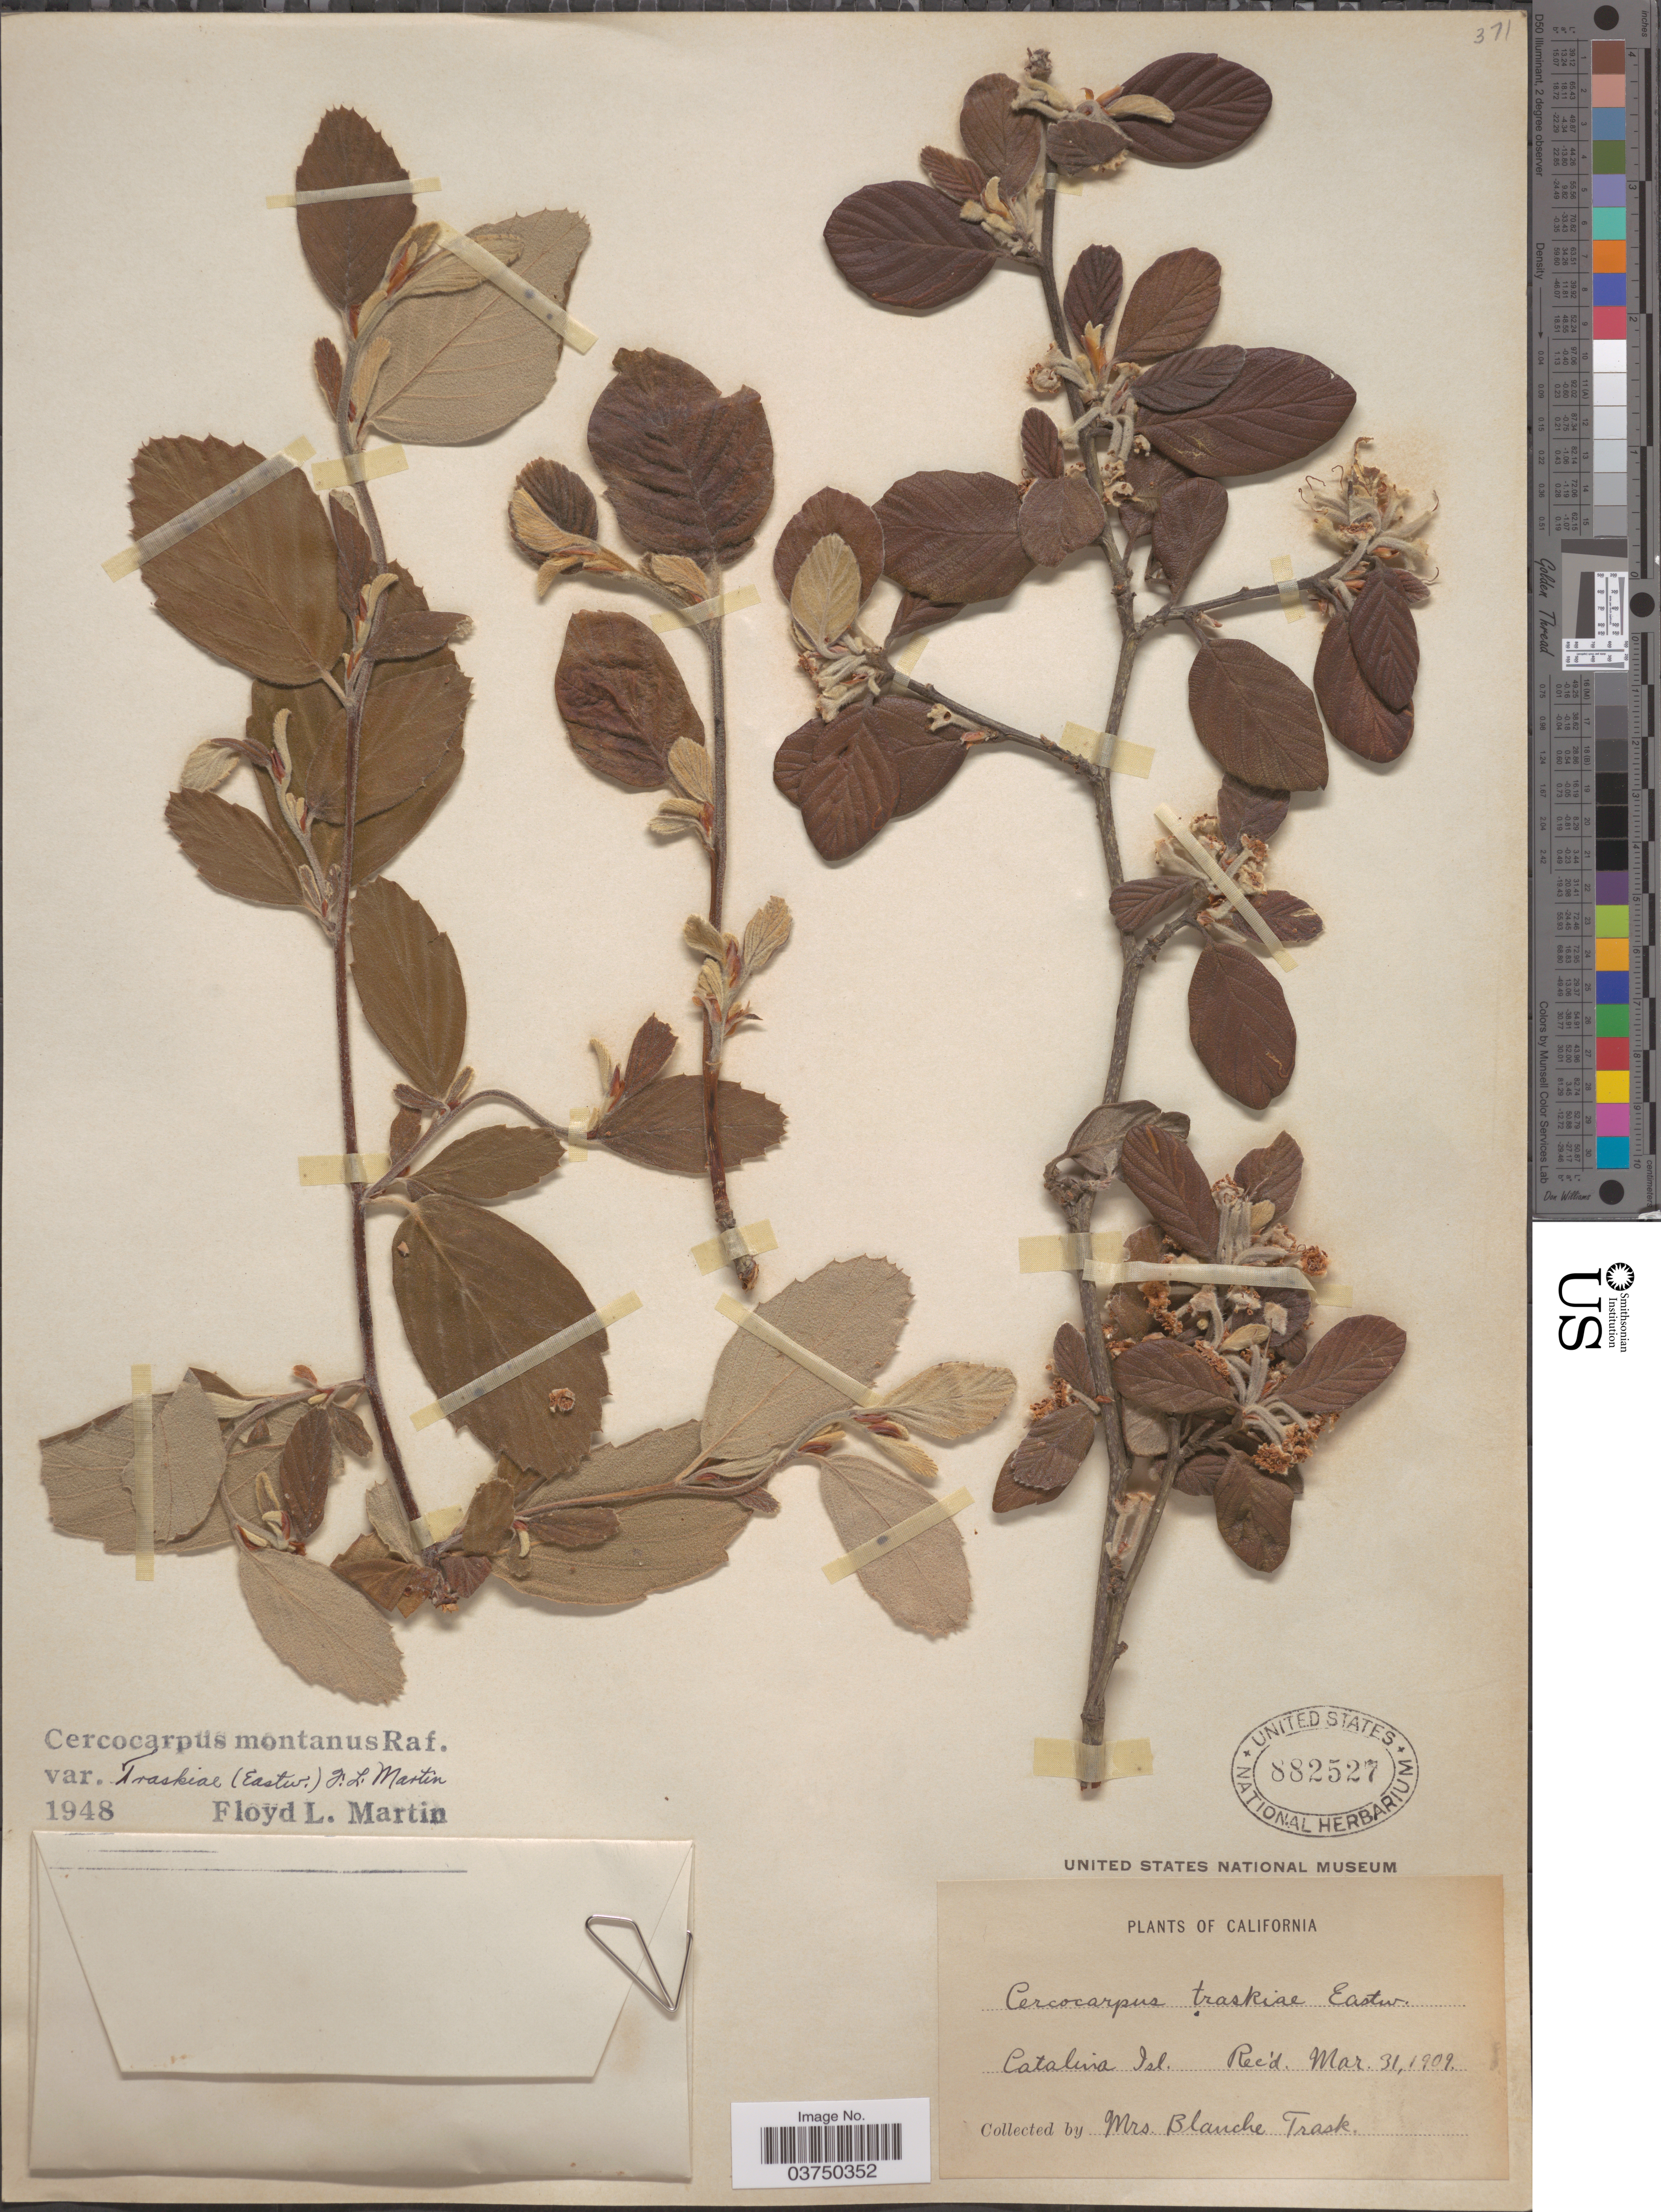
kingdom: Plantae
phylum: Tracheophyta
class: Magnoliopsida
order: Rosales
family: Rosaceae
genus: Cercocarpus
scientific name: Cercocarpus montanus var. traskiae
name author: (Eastw.) F.L. Martin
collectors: B. Trask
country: United States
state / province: California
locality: Catalina Isl.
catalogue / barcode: US 882527